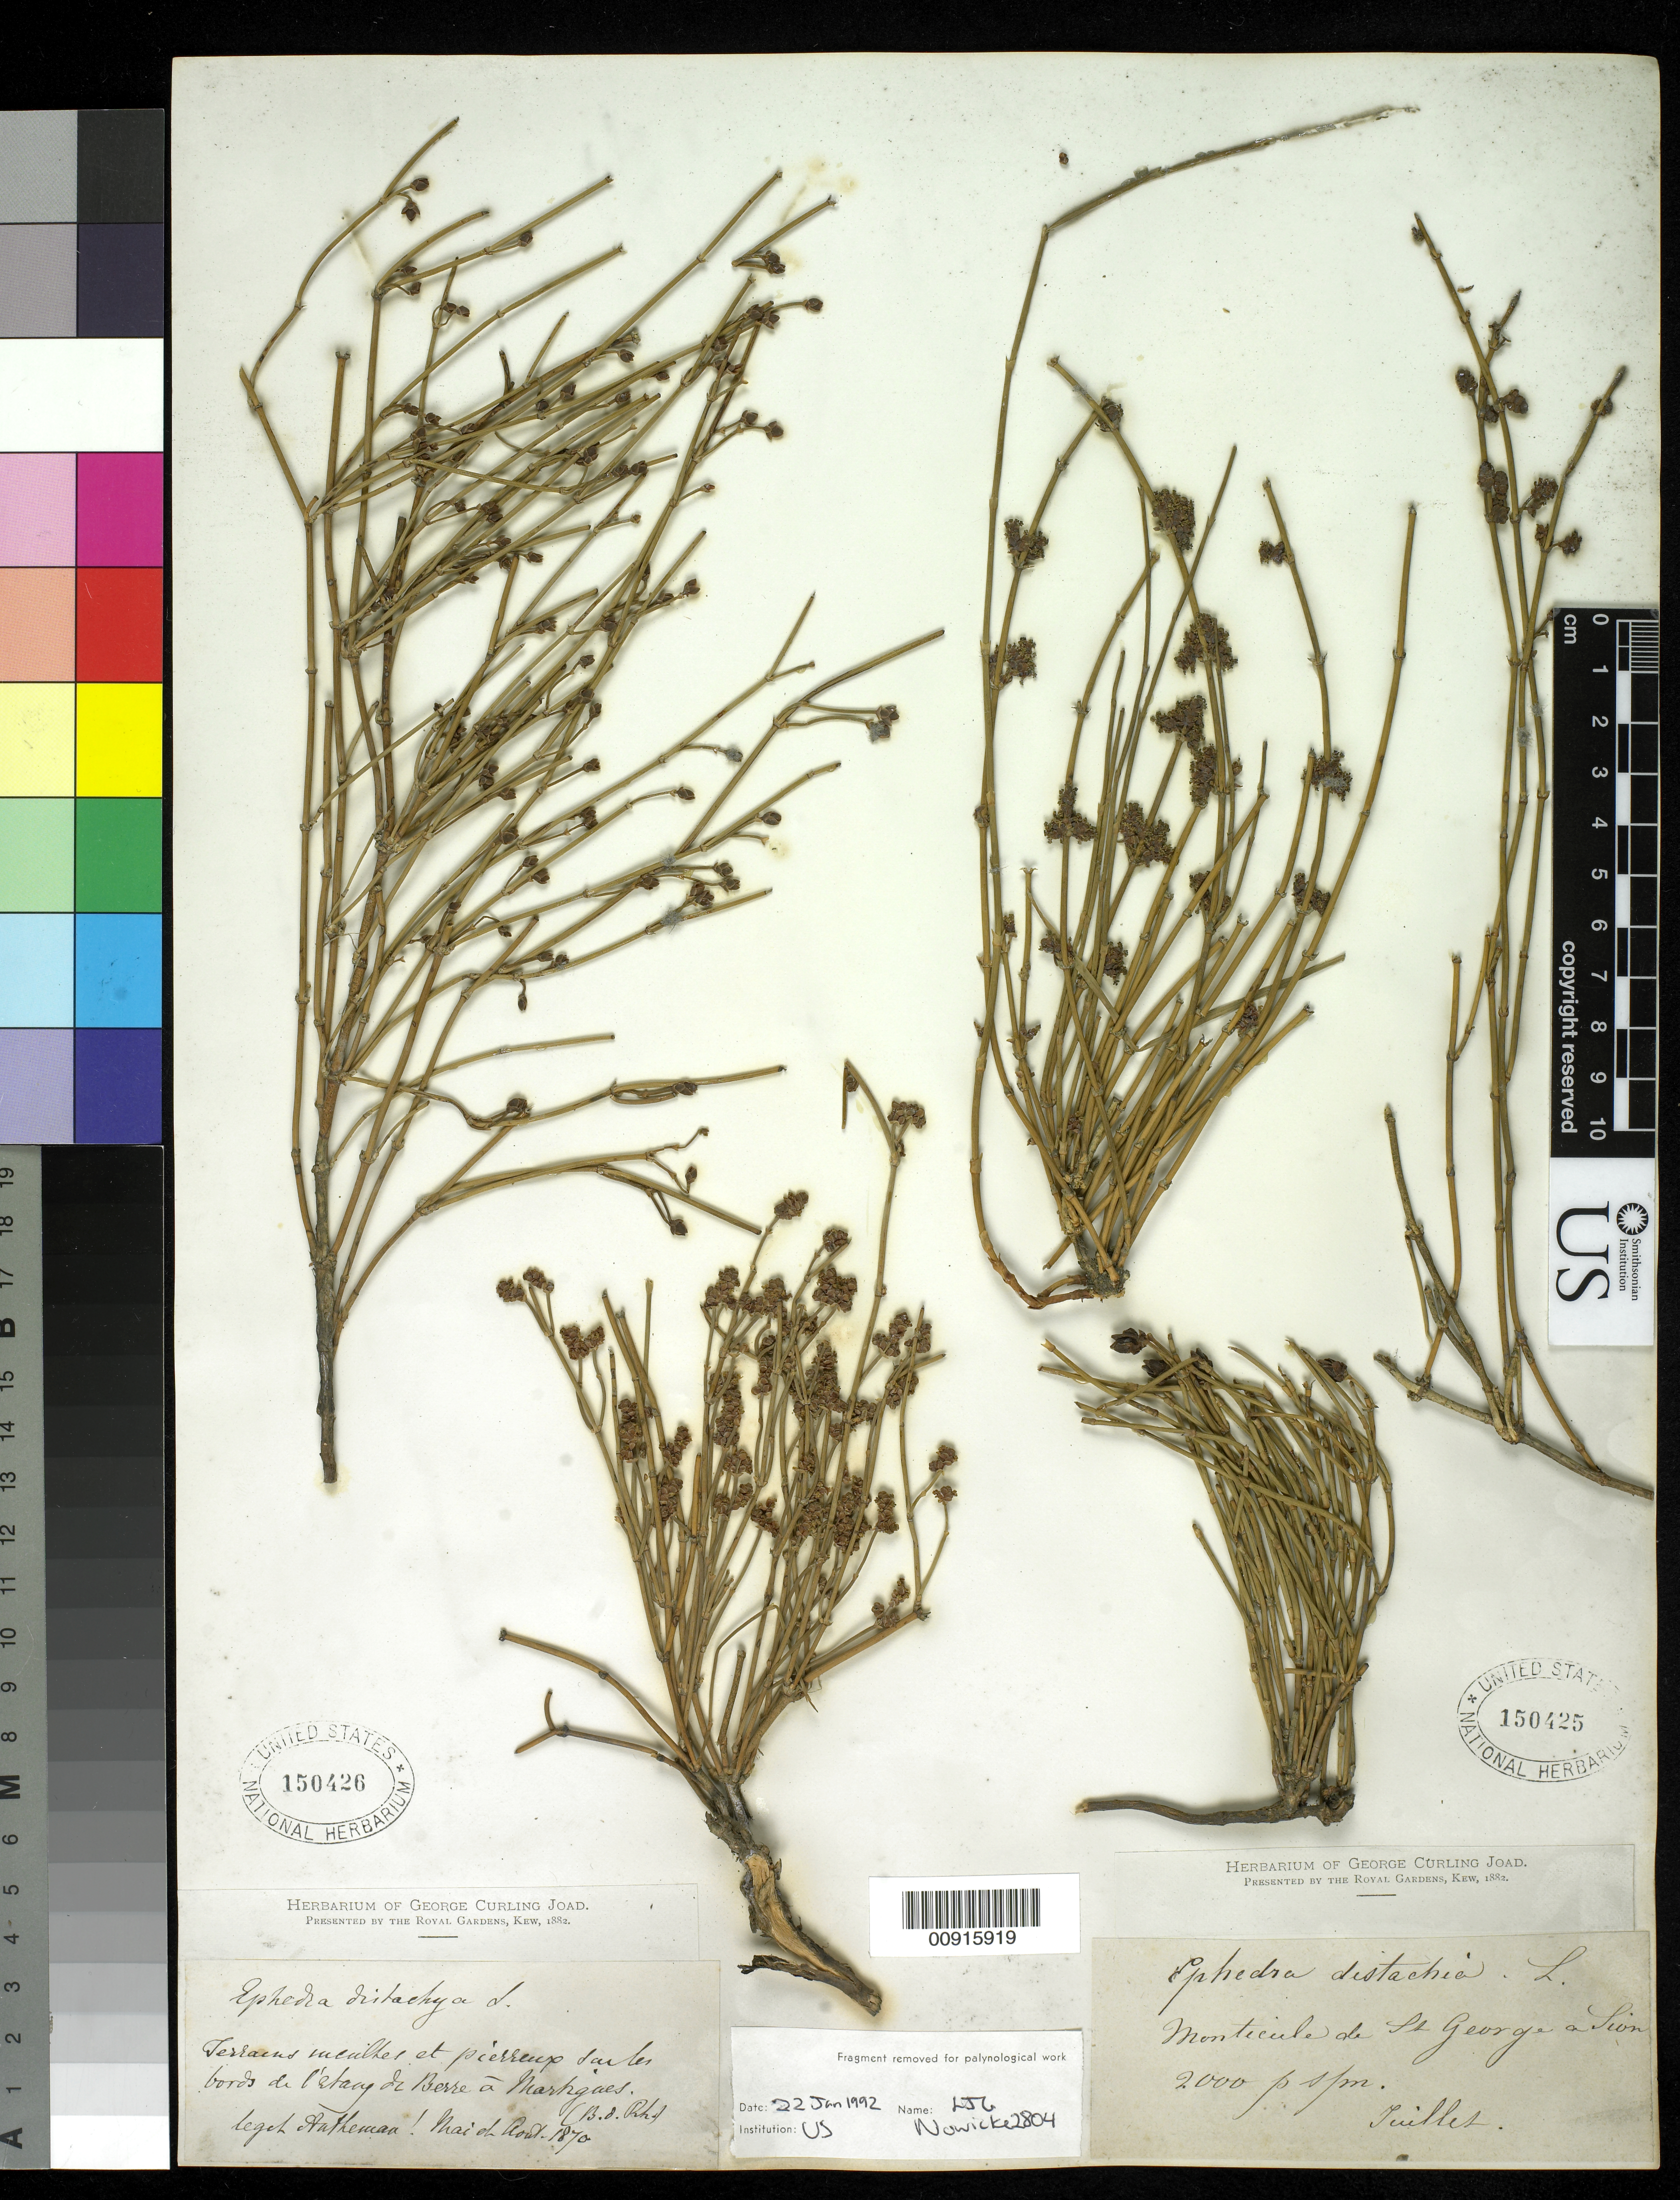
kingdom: Plantae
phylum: Tracheophyta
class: Gnetopsida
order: Ephedrales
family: Ephedraceae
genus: Ephedra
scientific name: Ephedra distachya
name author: L.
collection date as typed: May 1870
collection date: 1870-05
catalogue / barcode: US 150425